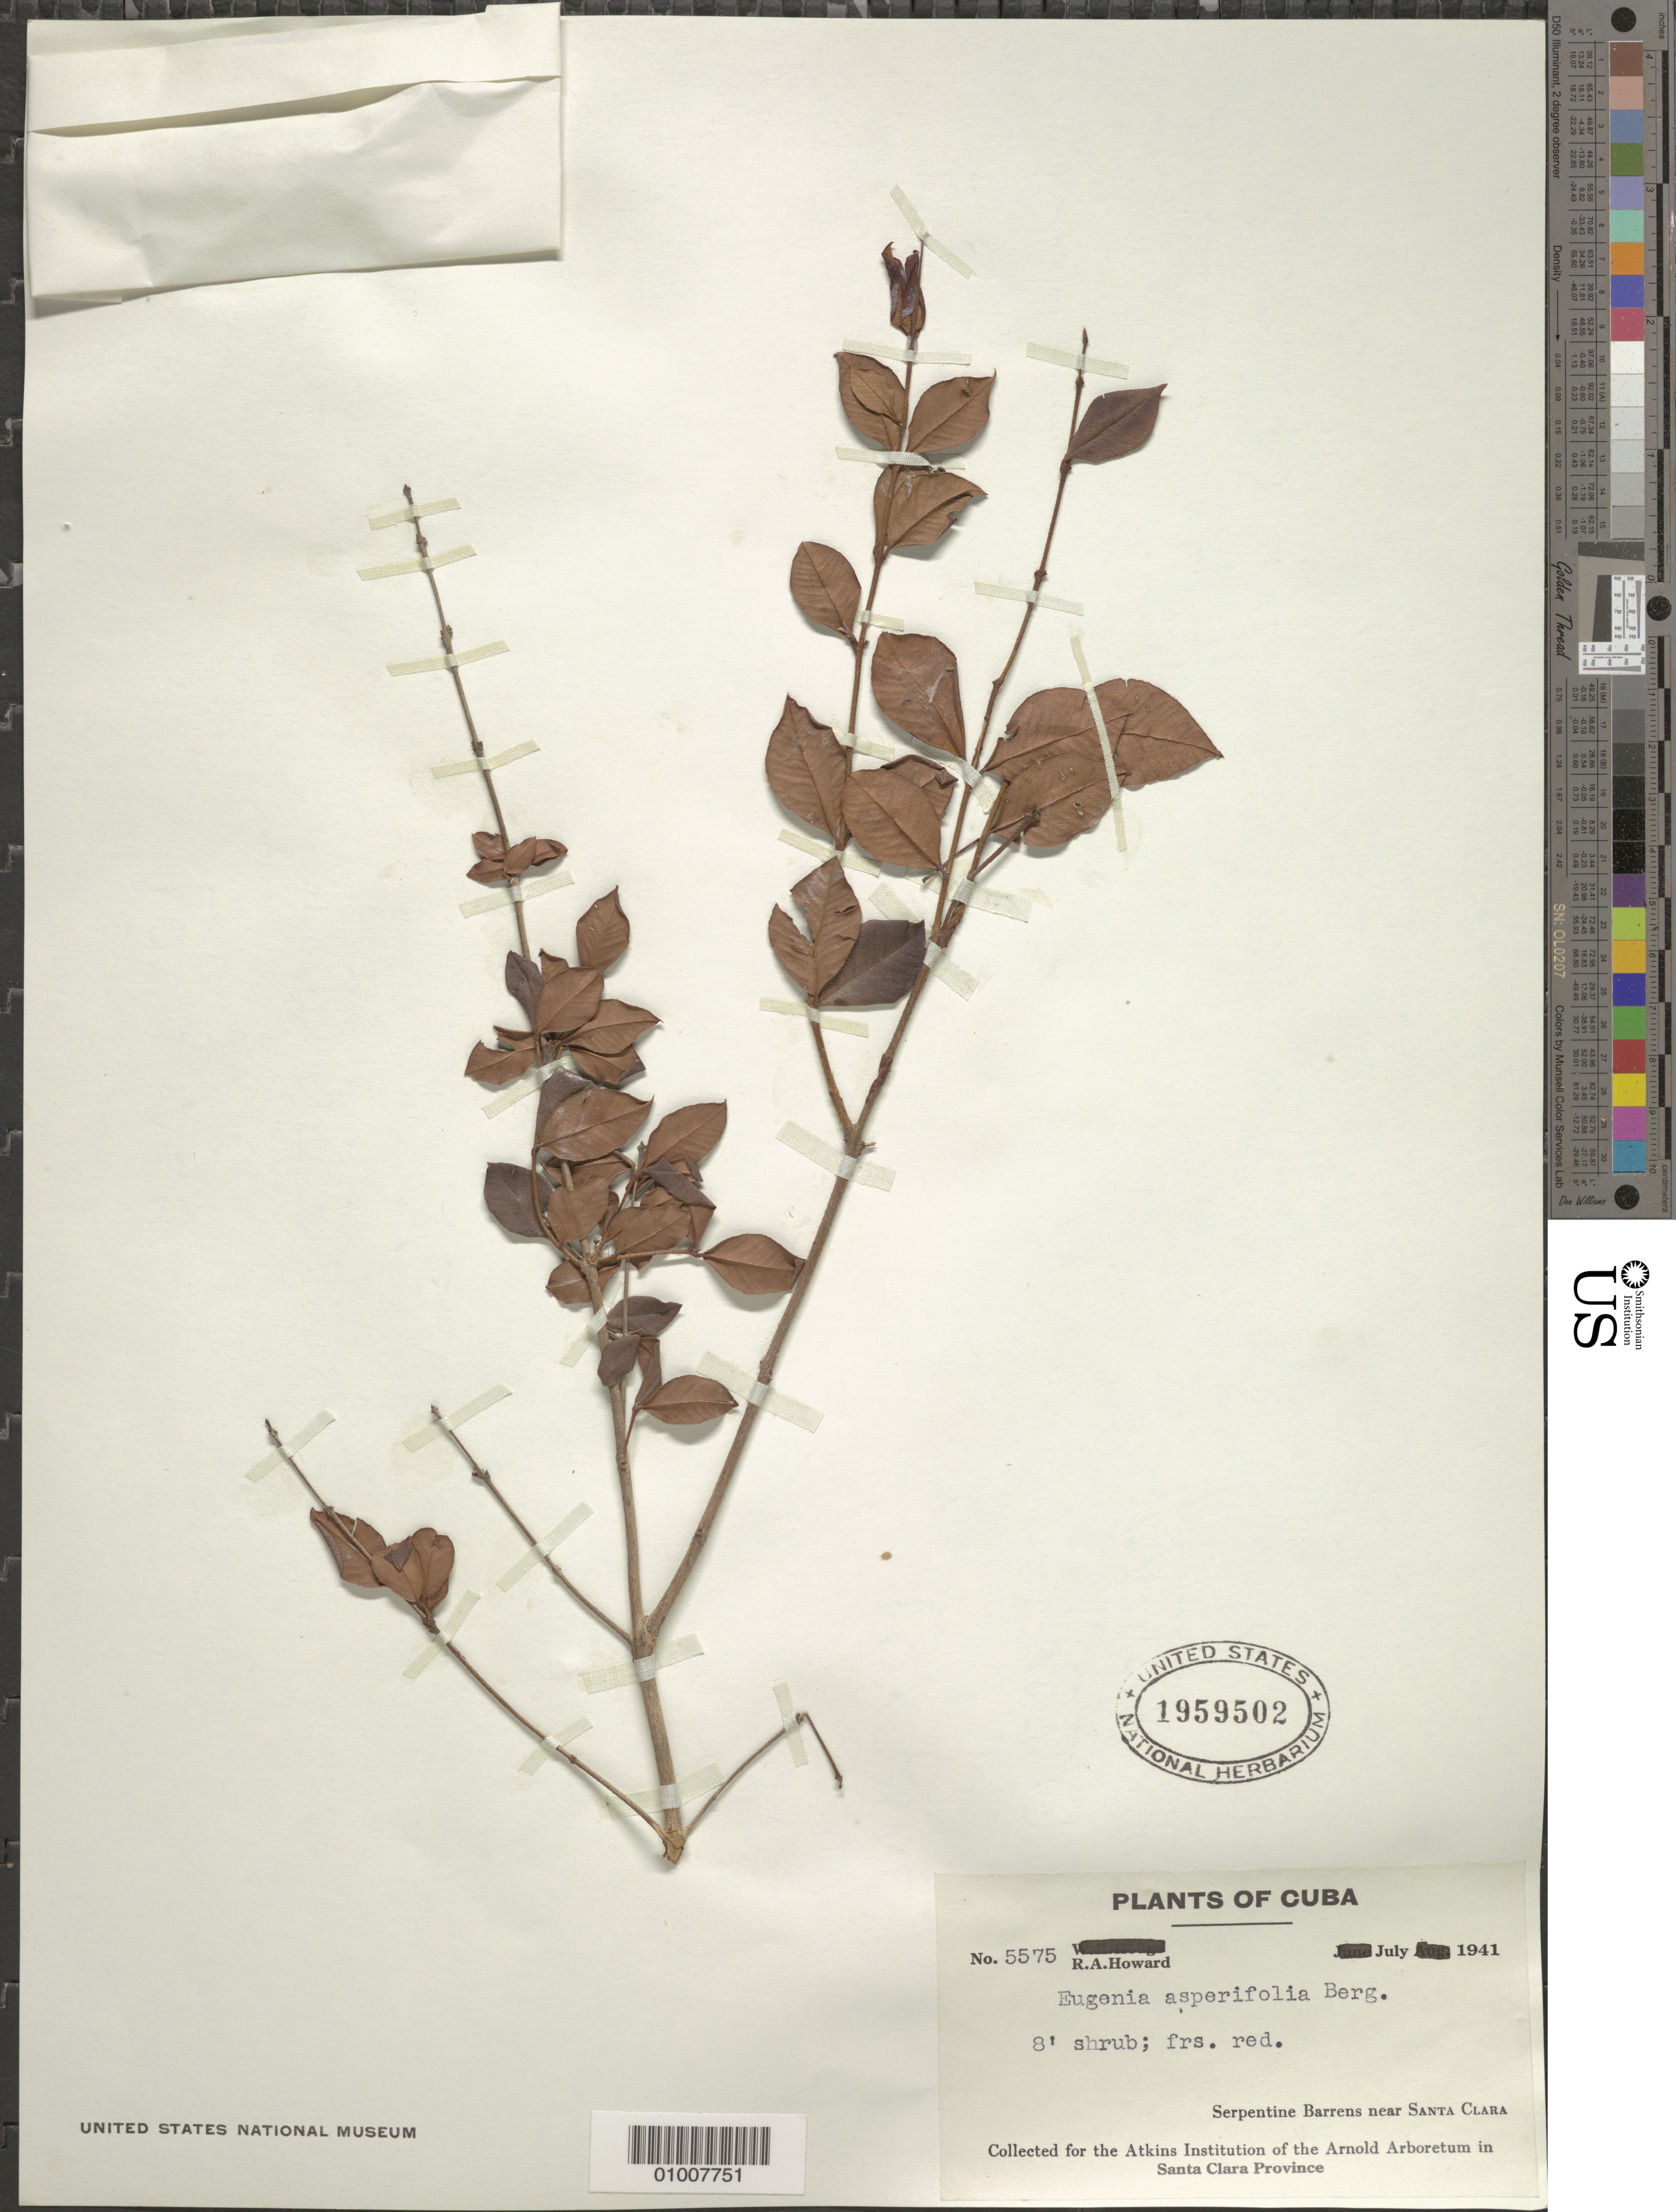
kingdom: Plantae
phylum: Tracheophyta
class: Magnoliopsida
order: Myrtales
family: Myrtaceae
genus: Eugenia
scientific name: Eugenia asperifolia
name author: O. Berg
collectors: R. A. Howard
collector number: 5575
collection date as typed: Jul 1941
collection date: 1941-07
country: Cuba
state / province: Villa Clara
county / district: Santa Clara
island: Cuba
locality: Near Santa Clara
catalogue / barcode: US 1959502